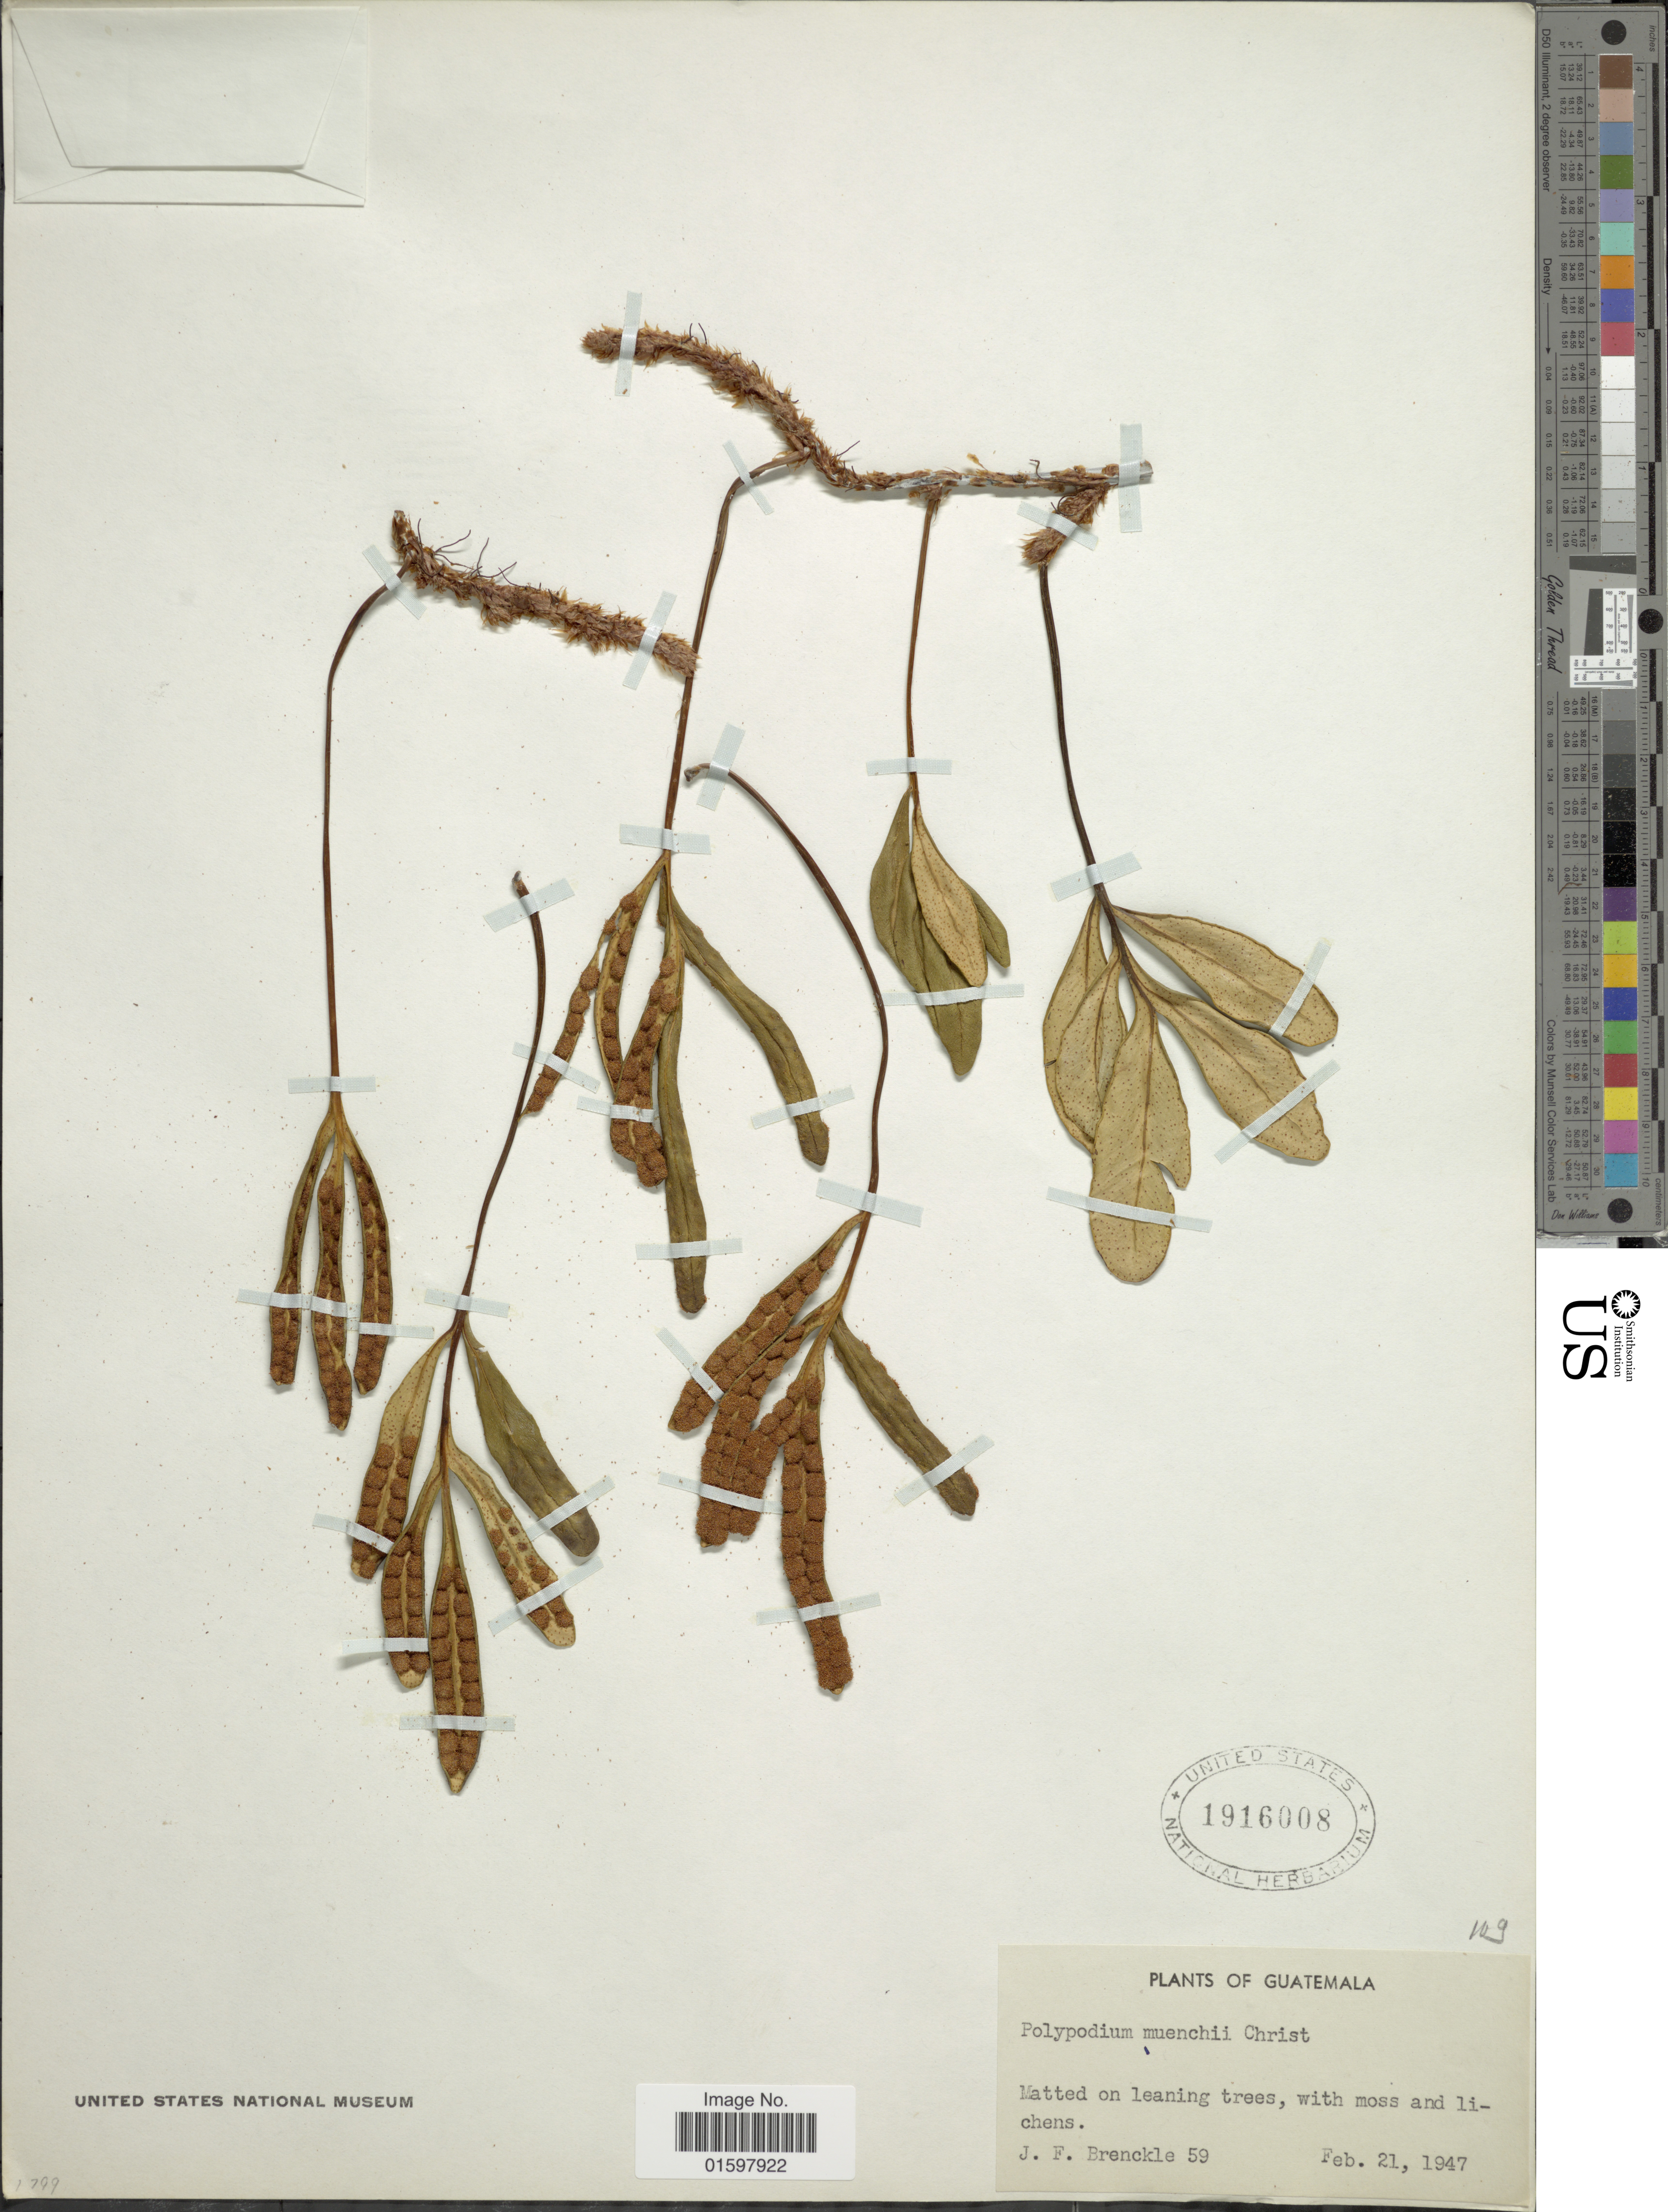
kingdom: Plantae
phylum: Tracheophyta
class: Polypodiopsida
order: Polypodiales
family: Polypodiaceae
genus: Pleopeltis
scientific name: Pleopeltis muenchii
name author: (Christ) A.R. Sm.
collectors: J. Brenckle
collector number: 59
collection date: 1947-02-21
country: Guatemala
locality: Matted on leaning trees, with moss and lichens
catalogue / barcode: US 1916008